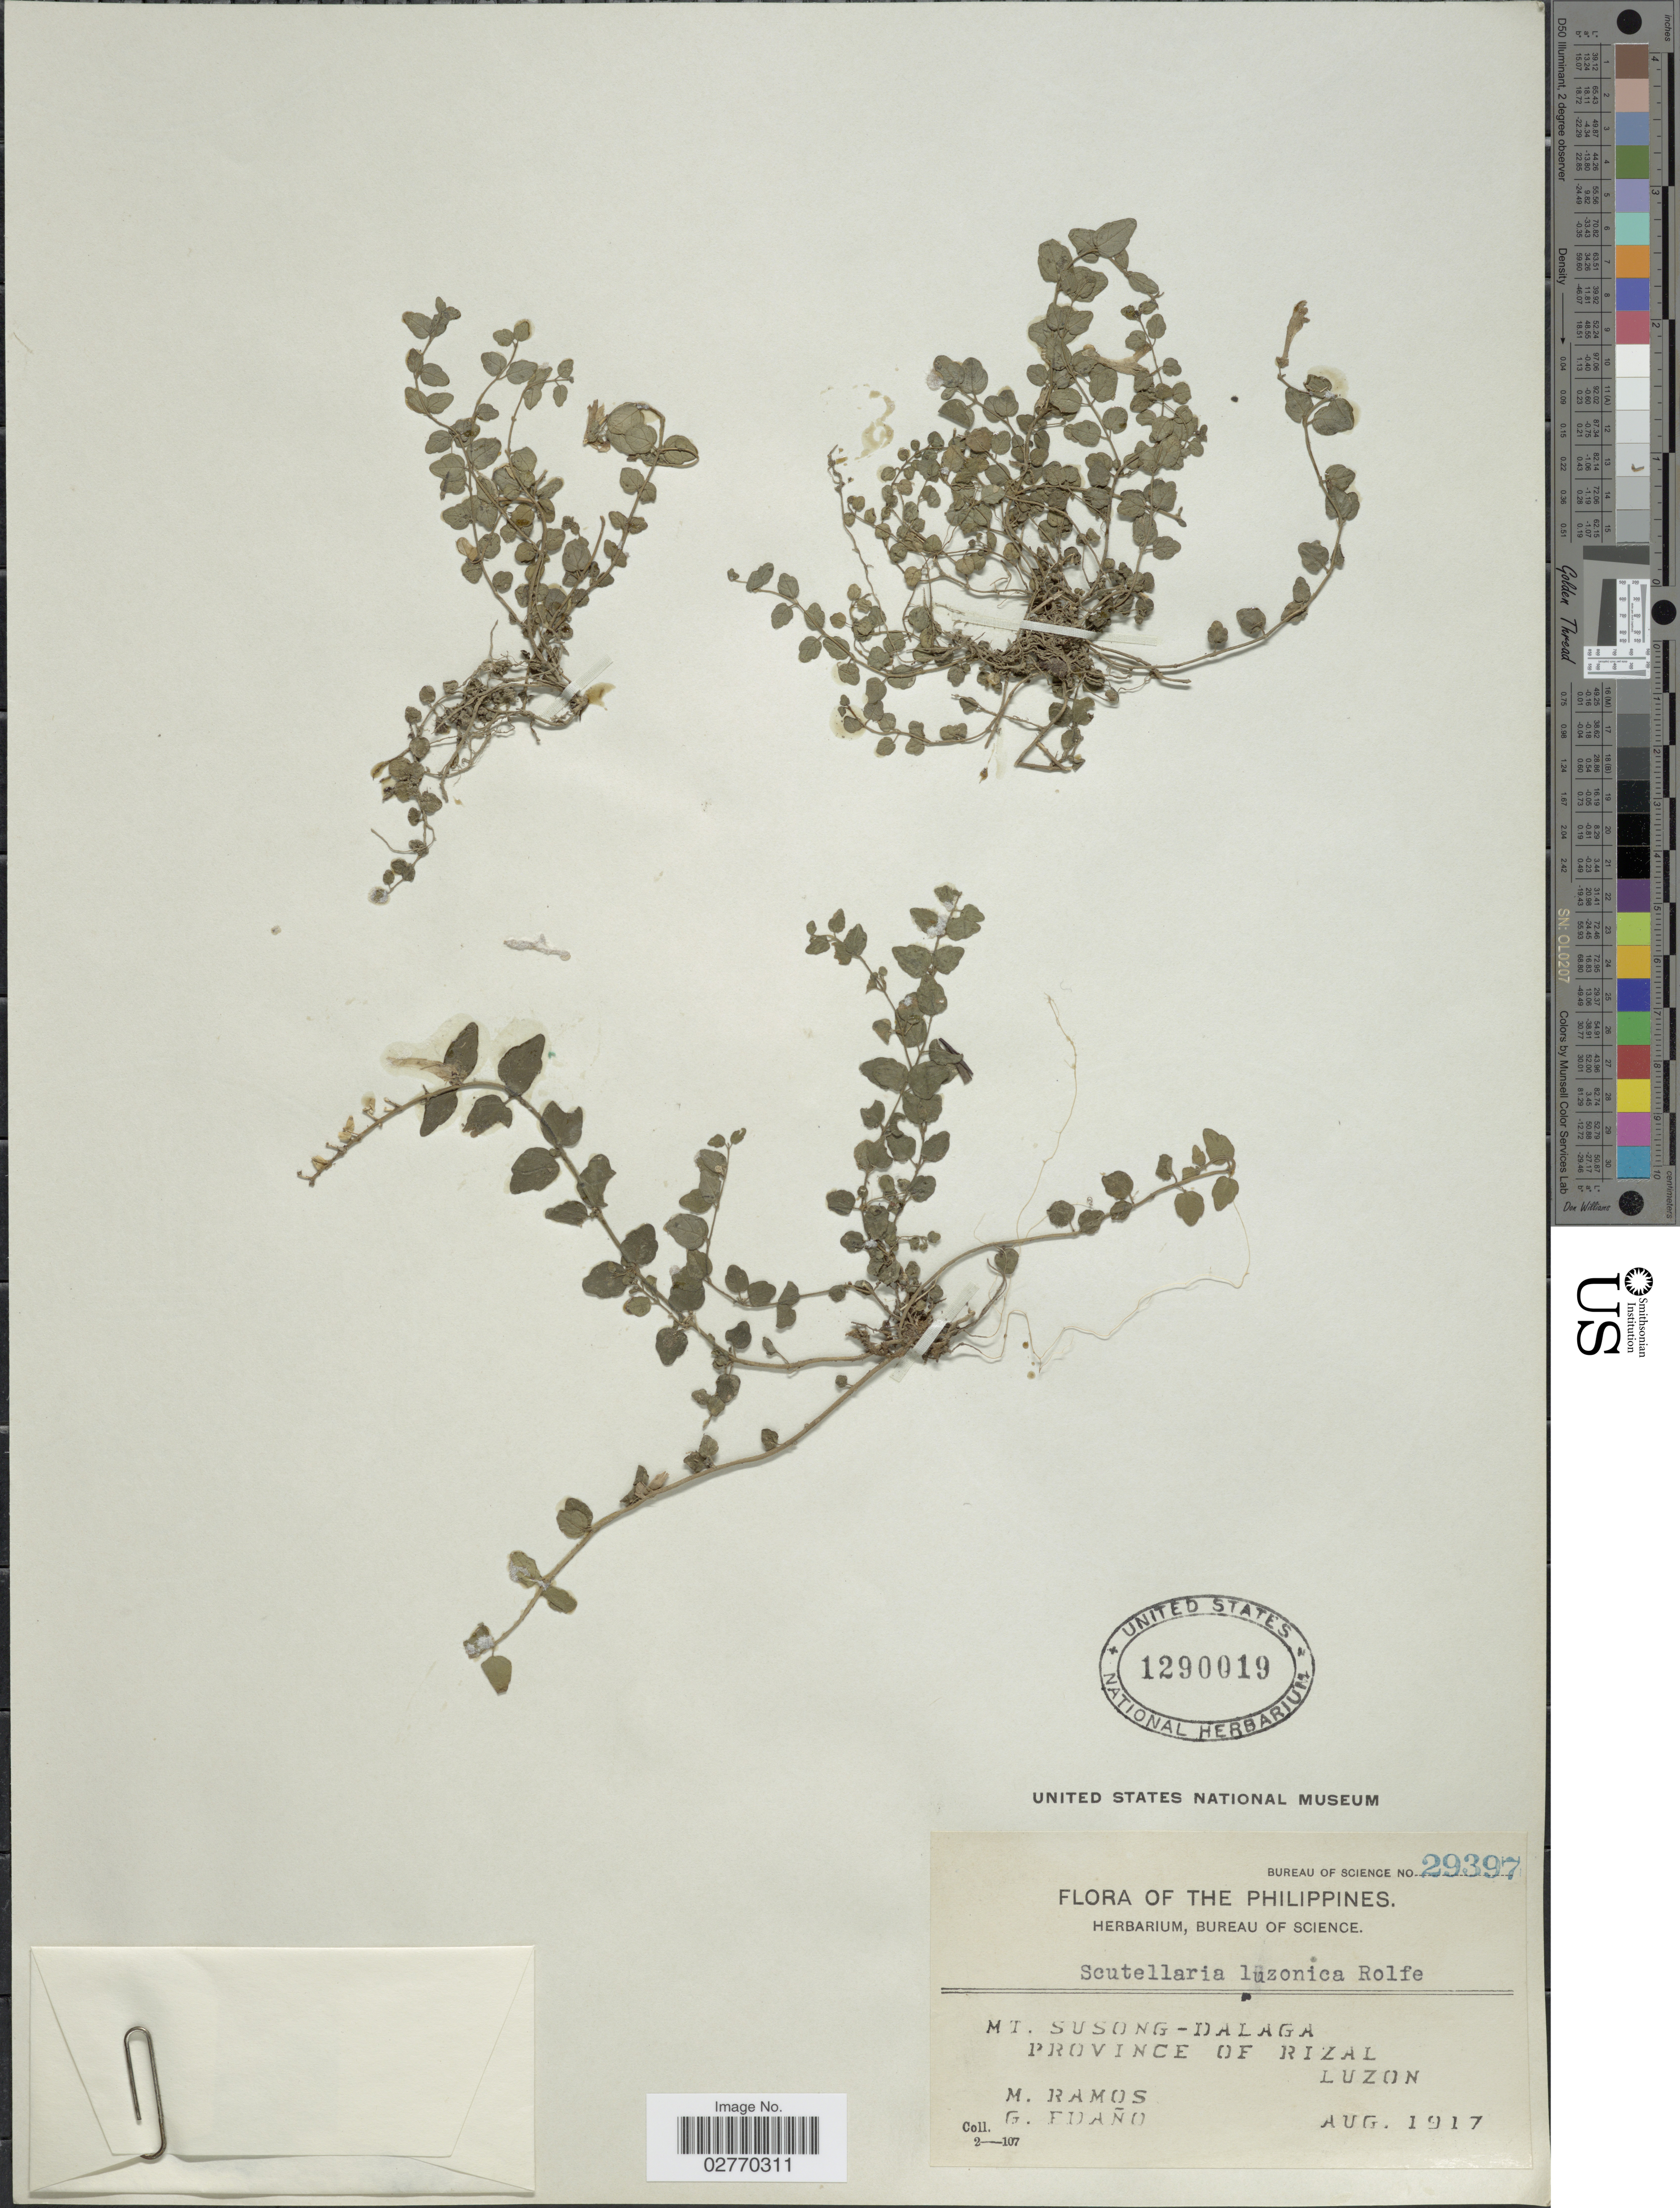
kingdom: Plantae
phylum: Tracheophyta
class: Magnoliopsida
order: Lamiales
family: Lamiaceae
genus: Scutellaria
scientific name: Scutellaria javanica var. luzonica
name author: (Rolfe) H. Keng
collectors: M. Ramos & G. Edaño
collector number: Bureau of Science 29397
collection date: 1917-08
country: Philippines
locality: Mt. Susong-Dalaga Province of Rizal Luzon.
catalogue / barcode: US 1290019